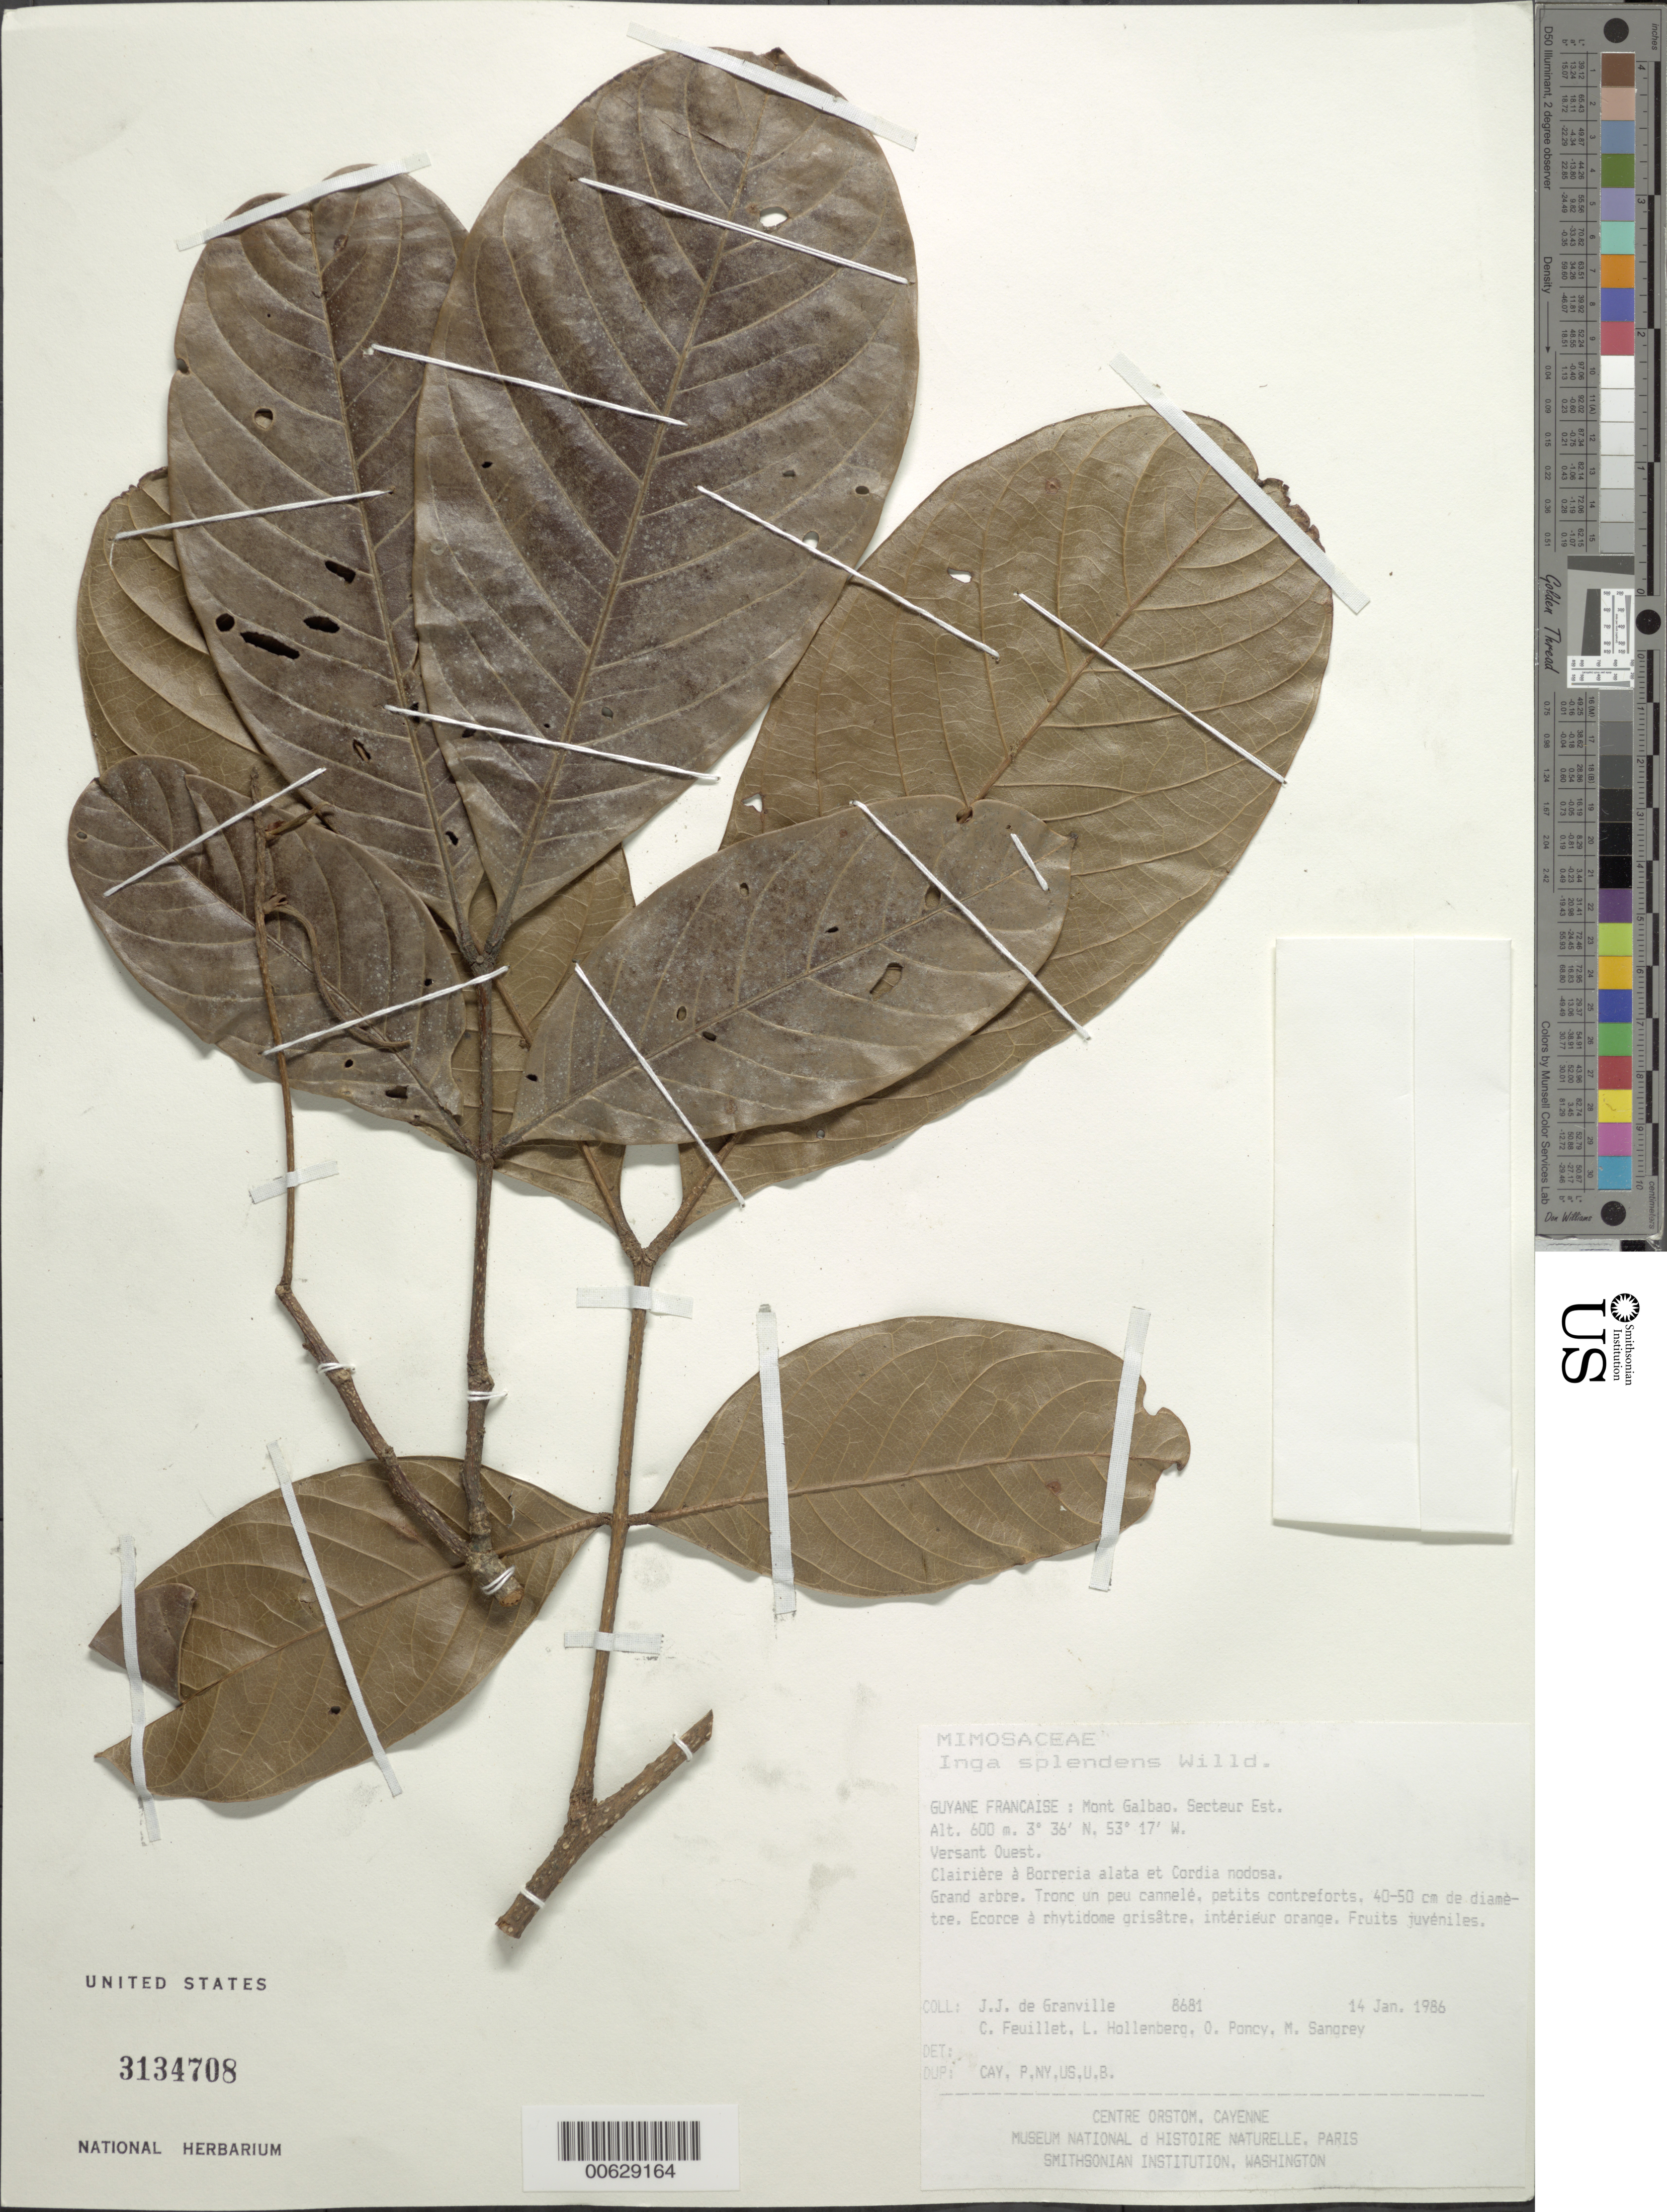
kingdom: Plantae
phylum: Tracheophyta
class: Magnoliopsida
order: Fabales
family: Fabaceae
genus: Inga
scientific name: Inga splendens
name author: Willd.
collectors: J.-J. de Granville, C. Feuillet, L. Hollenberg, O. Poncy & M. S. Sangrey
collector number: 8681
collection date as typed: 14-Jan-86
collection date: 1986-01-14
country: French Guiana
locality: Mont Galbao. Secteur Est. Versant Ouest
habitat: Clairière à Borreria alata et Cordia nodosa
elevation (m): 600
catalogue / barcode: US 3134708